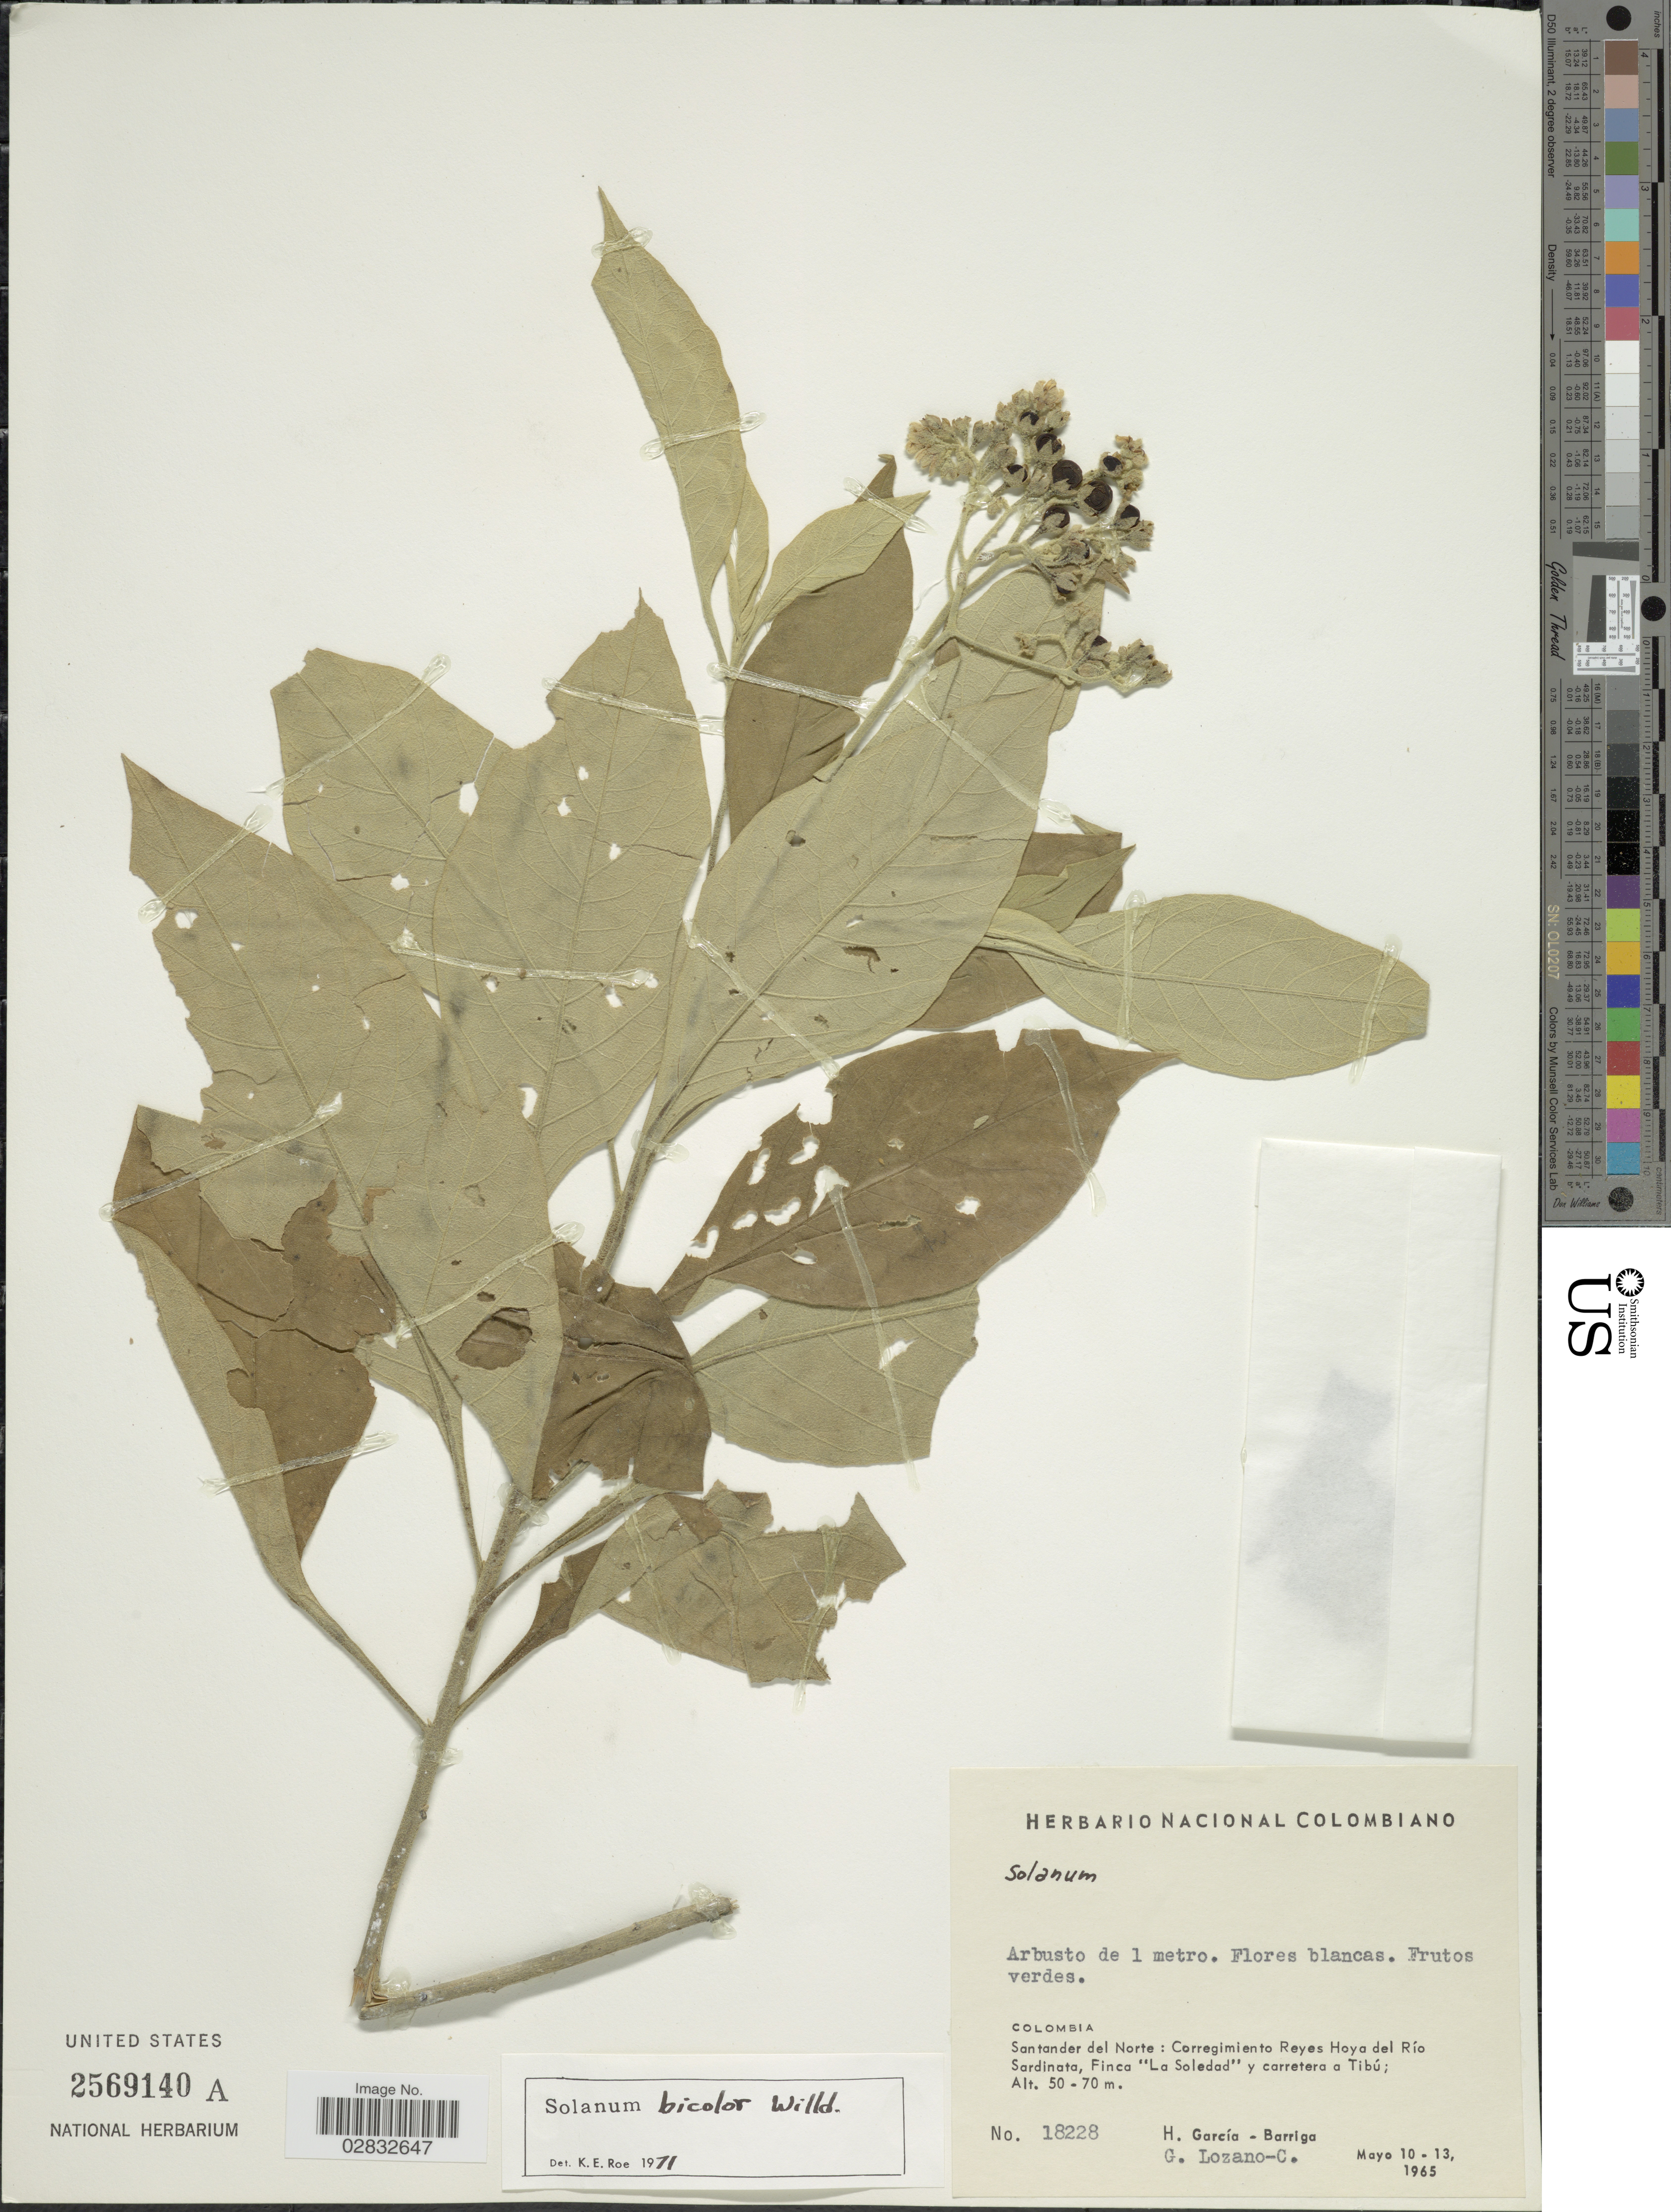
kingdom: Plantae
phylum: Tracheophyta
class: Magnoliopsida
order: Solanales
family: Solanaceae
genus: Solanum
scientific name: Solanum bicolor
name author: Willd. ex Roem. & Schult.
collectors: H. García Barriga & G. Lozano-Contreras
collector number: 18228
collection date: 1965-05-10/1965-05-13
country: Colombia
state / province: Norte de Santander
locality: Santander del Norte, Corregimiento Reyes Hoya del Río Sardinata, Finca "La Soledad" y carretera a Tibú.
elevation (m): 50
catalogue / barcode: US 2569140A